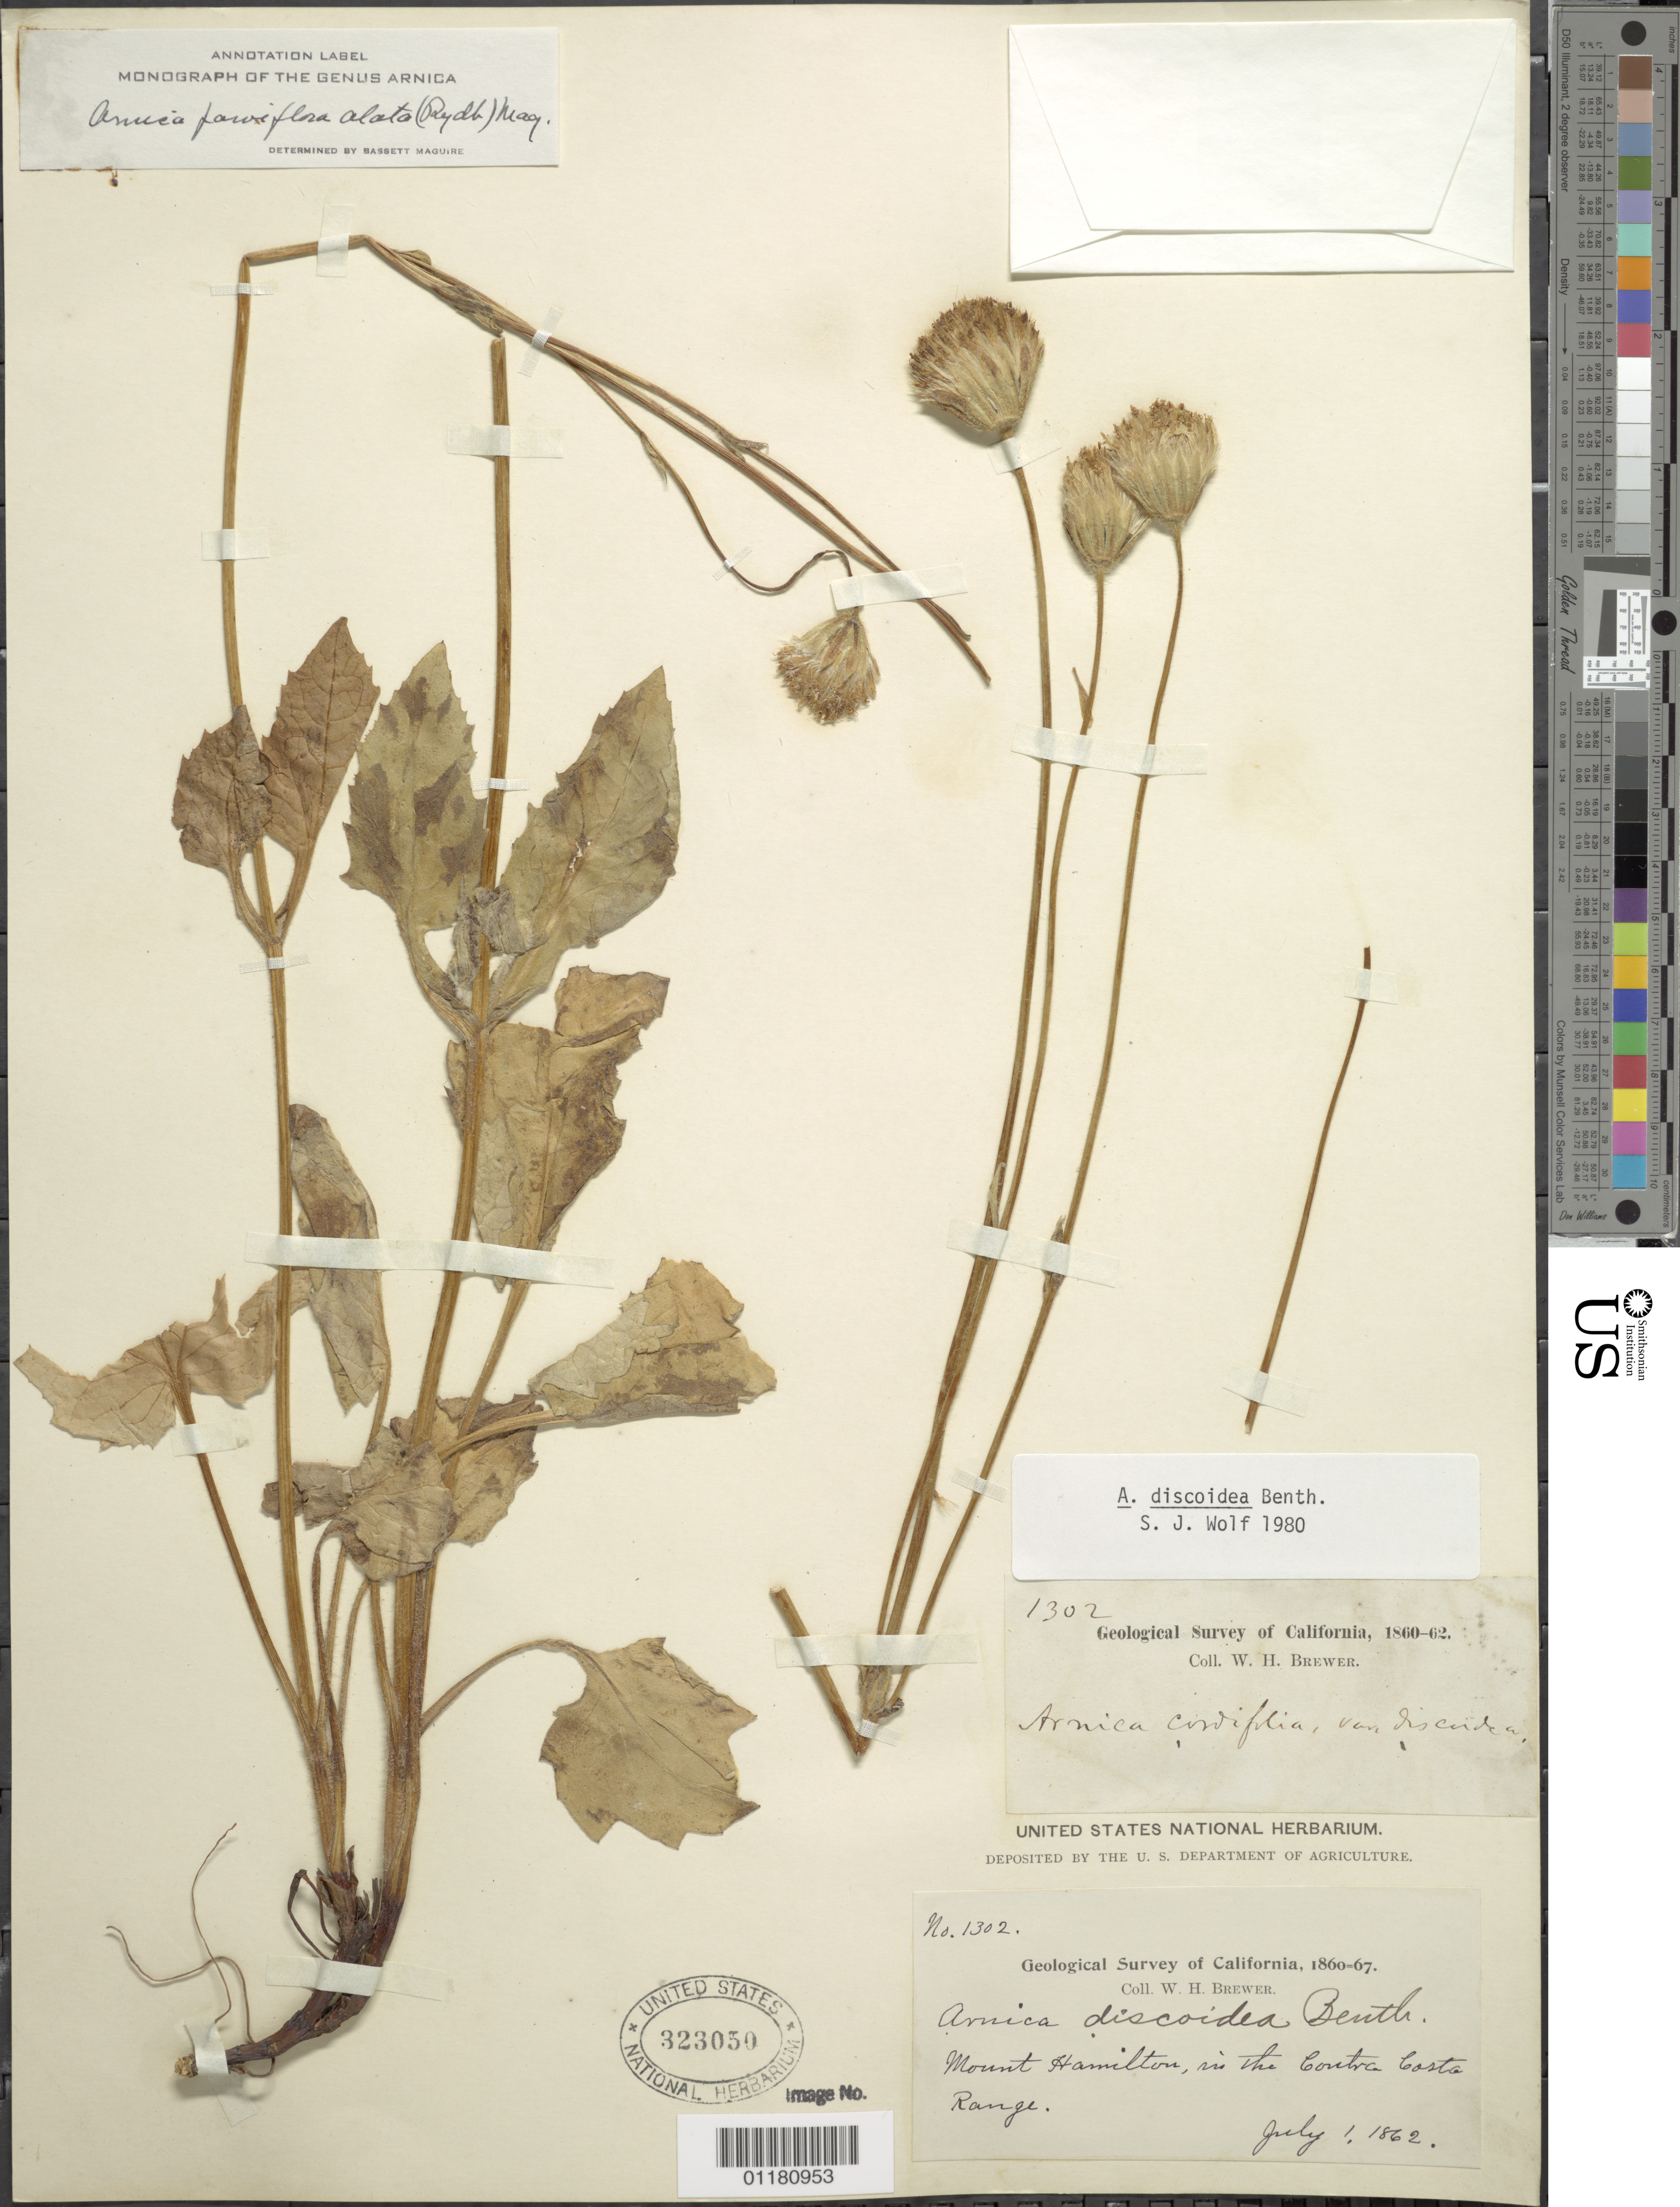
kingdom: Plantae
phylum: Tracheophyta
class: Magnoliopsida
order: Asterales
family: Asteraceae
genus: Arnica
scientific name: Arnica discoidea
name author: Benth.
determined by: Wolf, S. J.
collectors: W. H. Brewer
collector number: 1302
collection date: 1862-07-01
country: United States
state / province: California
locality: Mount Hamilton, in the Contra Costa Range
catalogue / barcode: US 323050